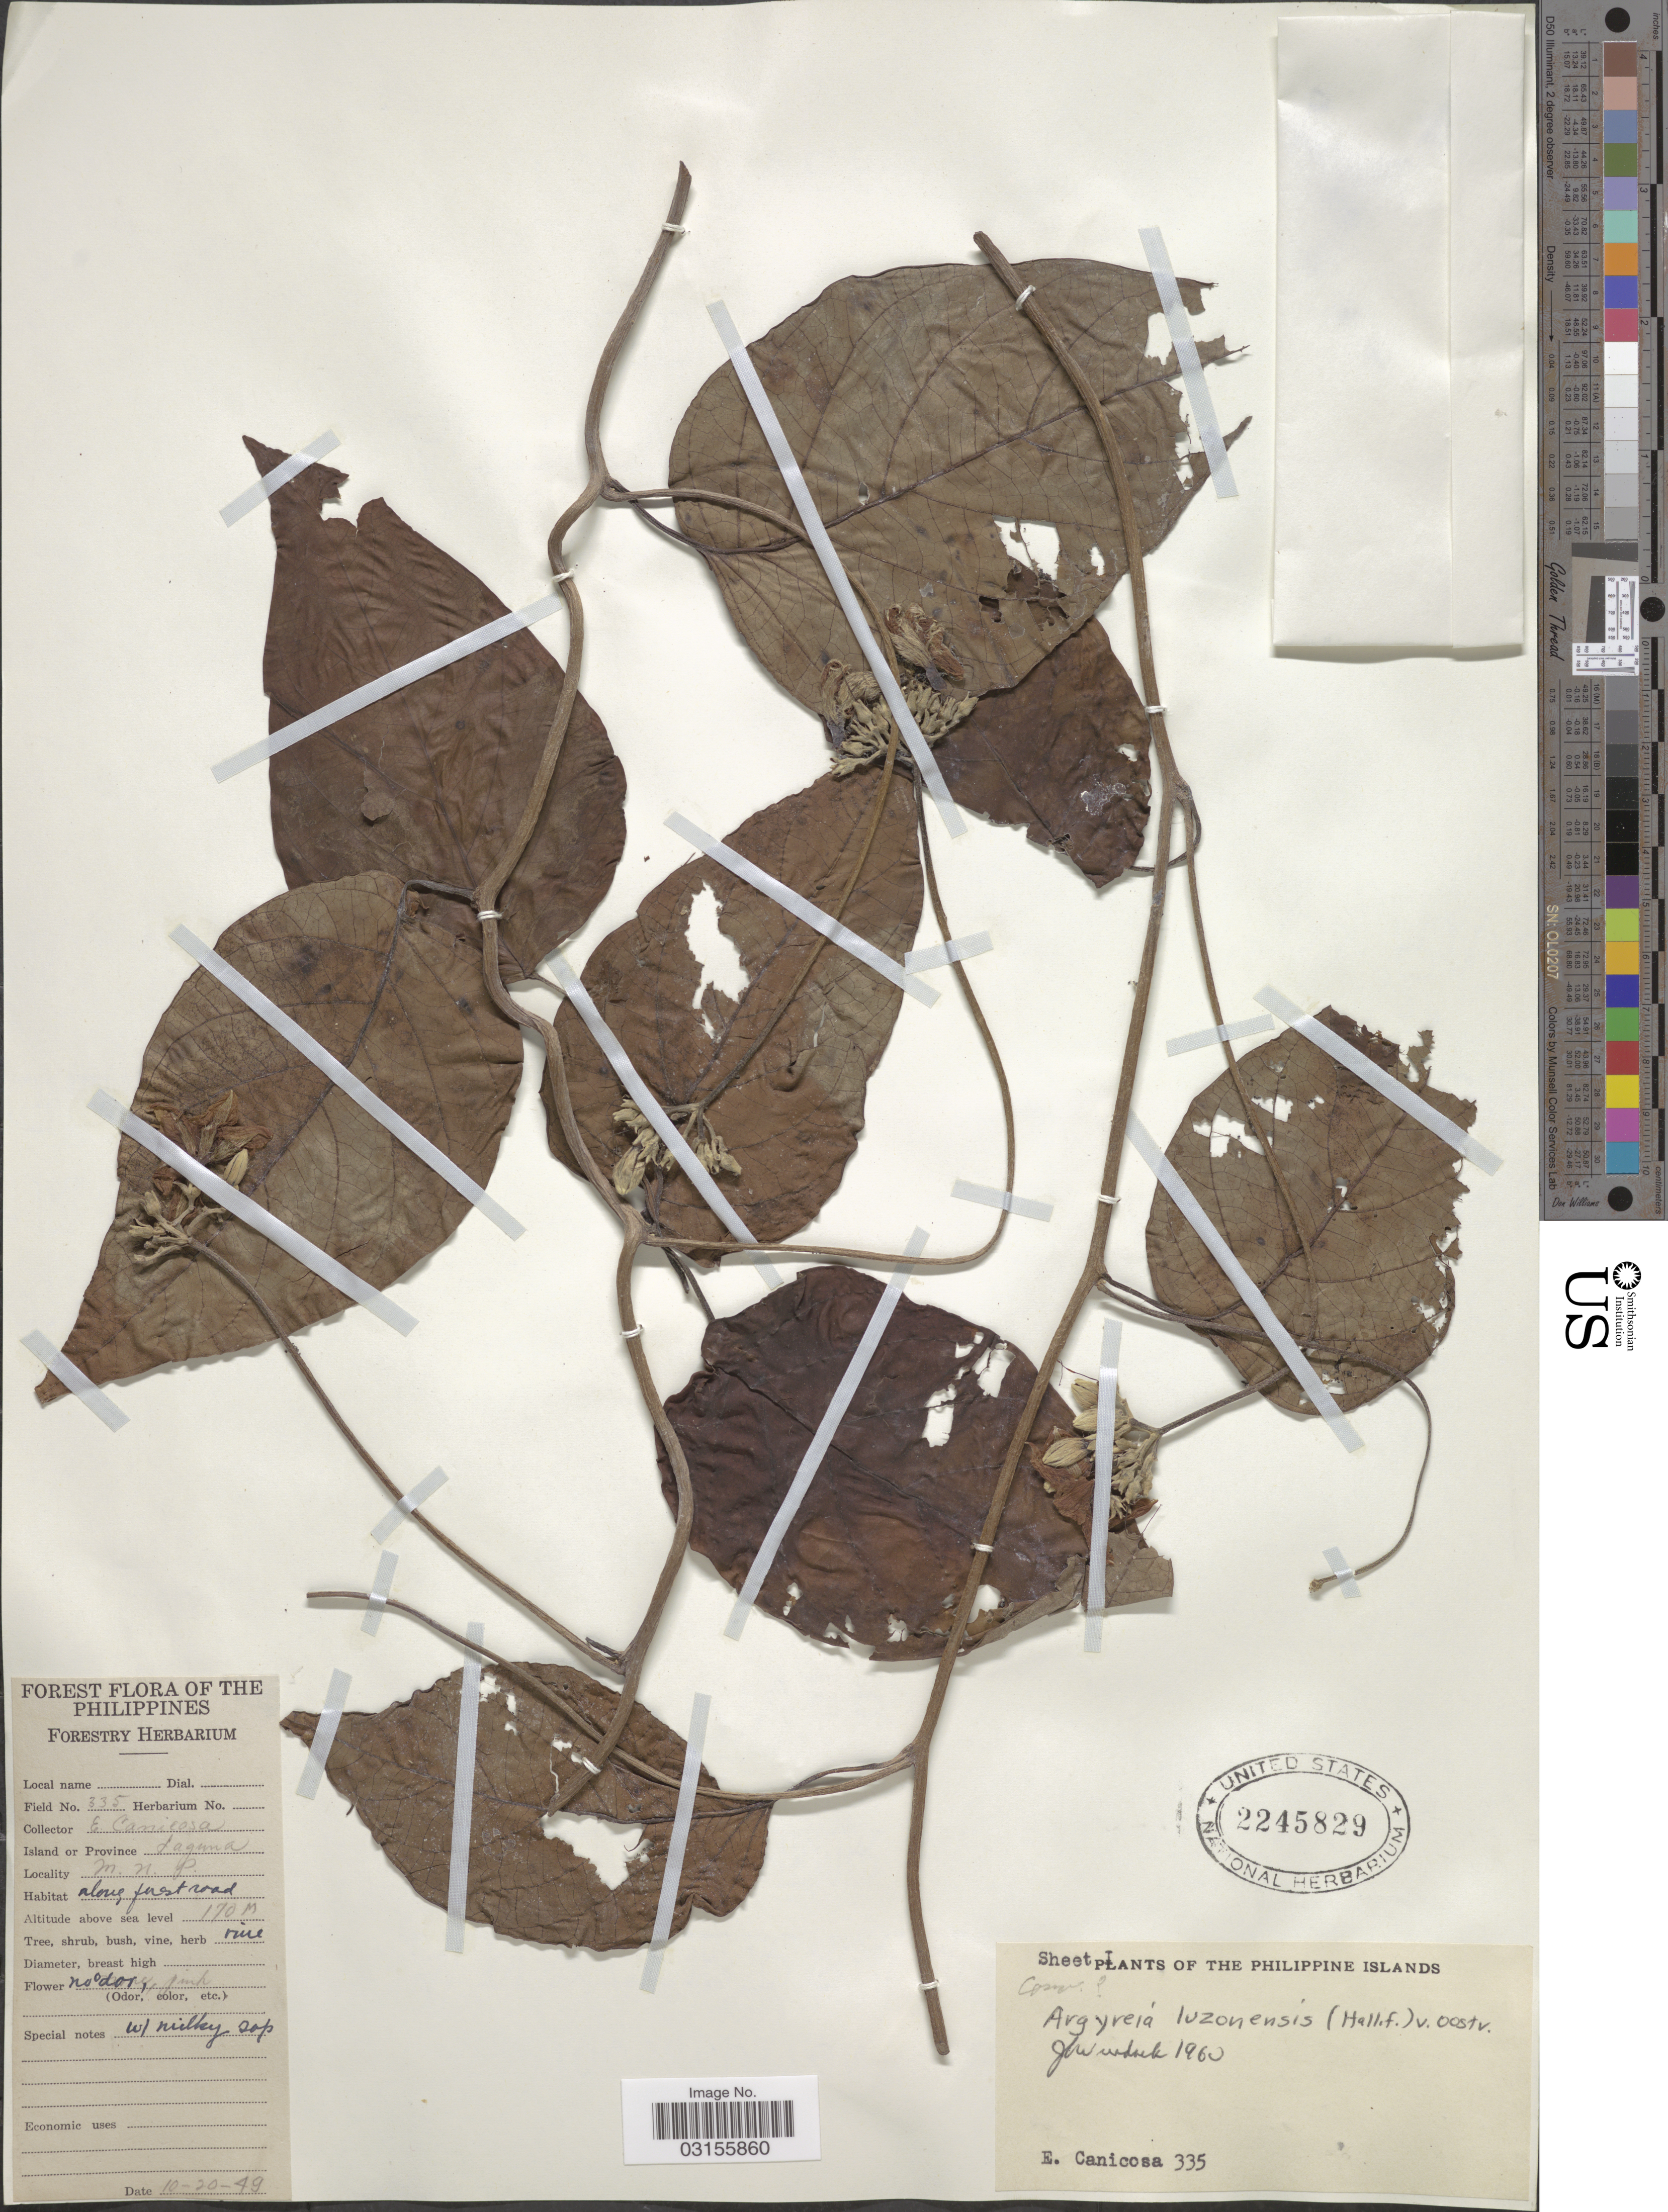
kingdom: Plantae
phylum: Tracheophyta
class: Magnoliopsida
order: Solanales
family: Convolvulaceae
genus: Argyreia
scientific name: Argyreia luzonensis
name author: (Hallier f.) Ooststr.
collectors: E. Canicosa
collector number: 335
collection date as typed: Transcribed d/m/y: 20/10/49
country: Philippines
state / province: Calabarzon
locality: Island or Province Laguna. M. N. P.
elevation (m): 170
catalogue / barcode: US 2245829